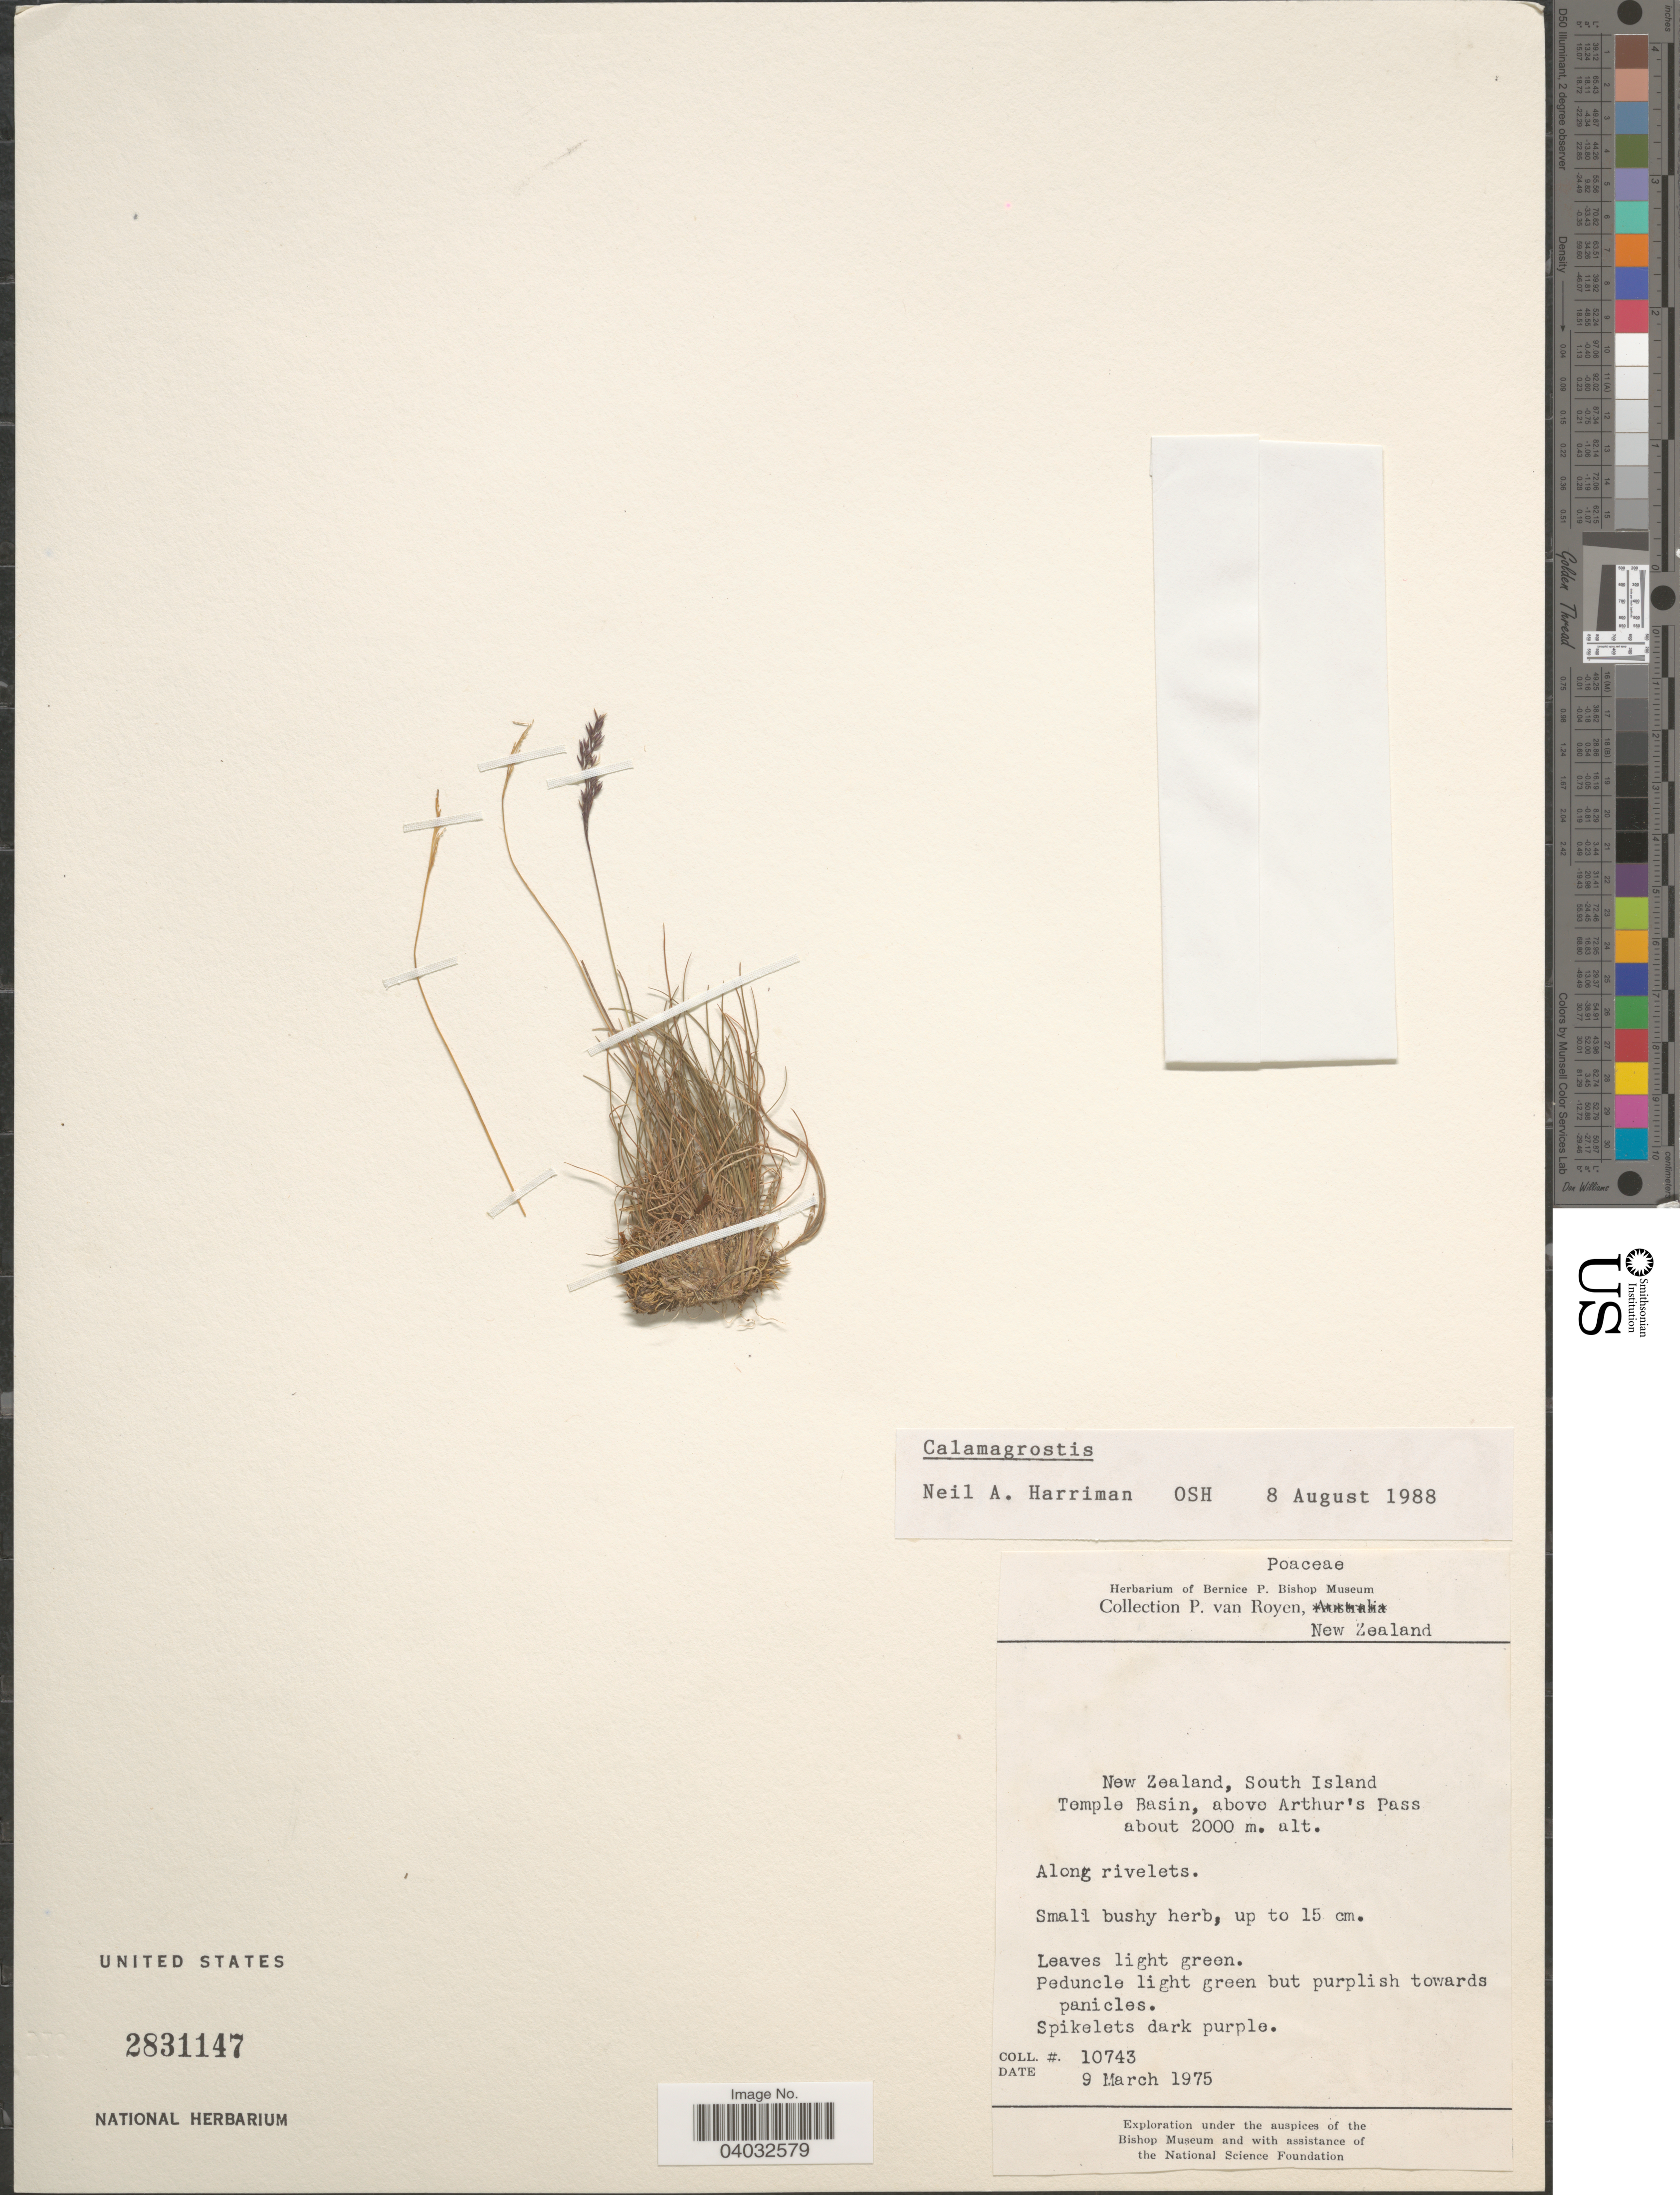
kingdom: Plantae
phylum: Tracheophyta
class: Liliopsida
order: Poales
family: Poaceae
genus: Calamagrostis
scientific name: Calamagrostis sp.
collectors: P. van Royen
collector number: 10743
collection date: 1975-03-09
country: New Zealand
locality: South Island. Temple Basin, above Arthur's Pass.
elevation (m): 2000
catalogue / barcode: US 2831147